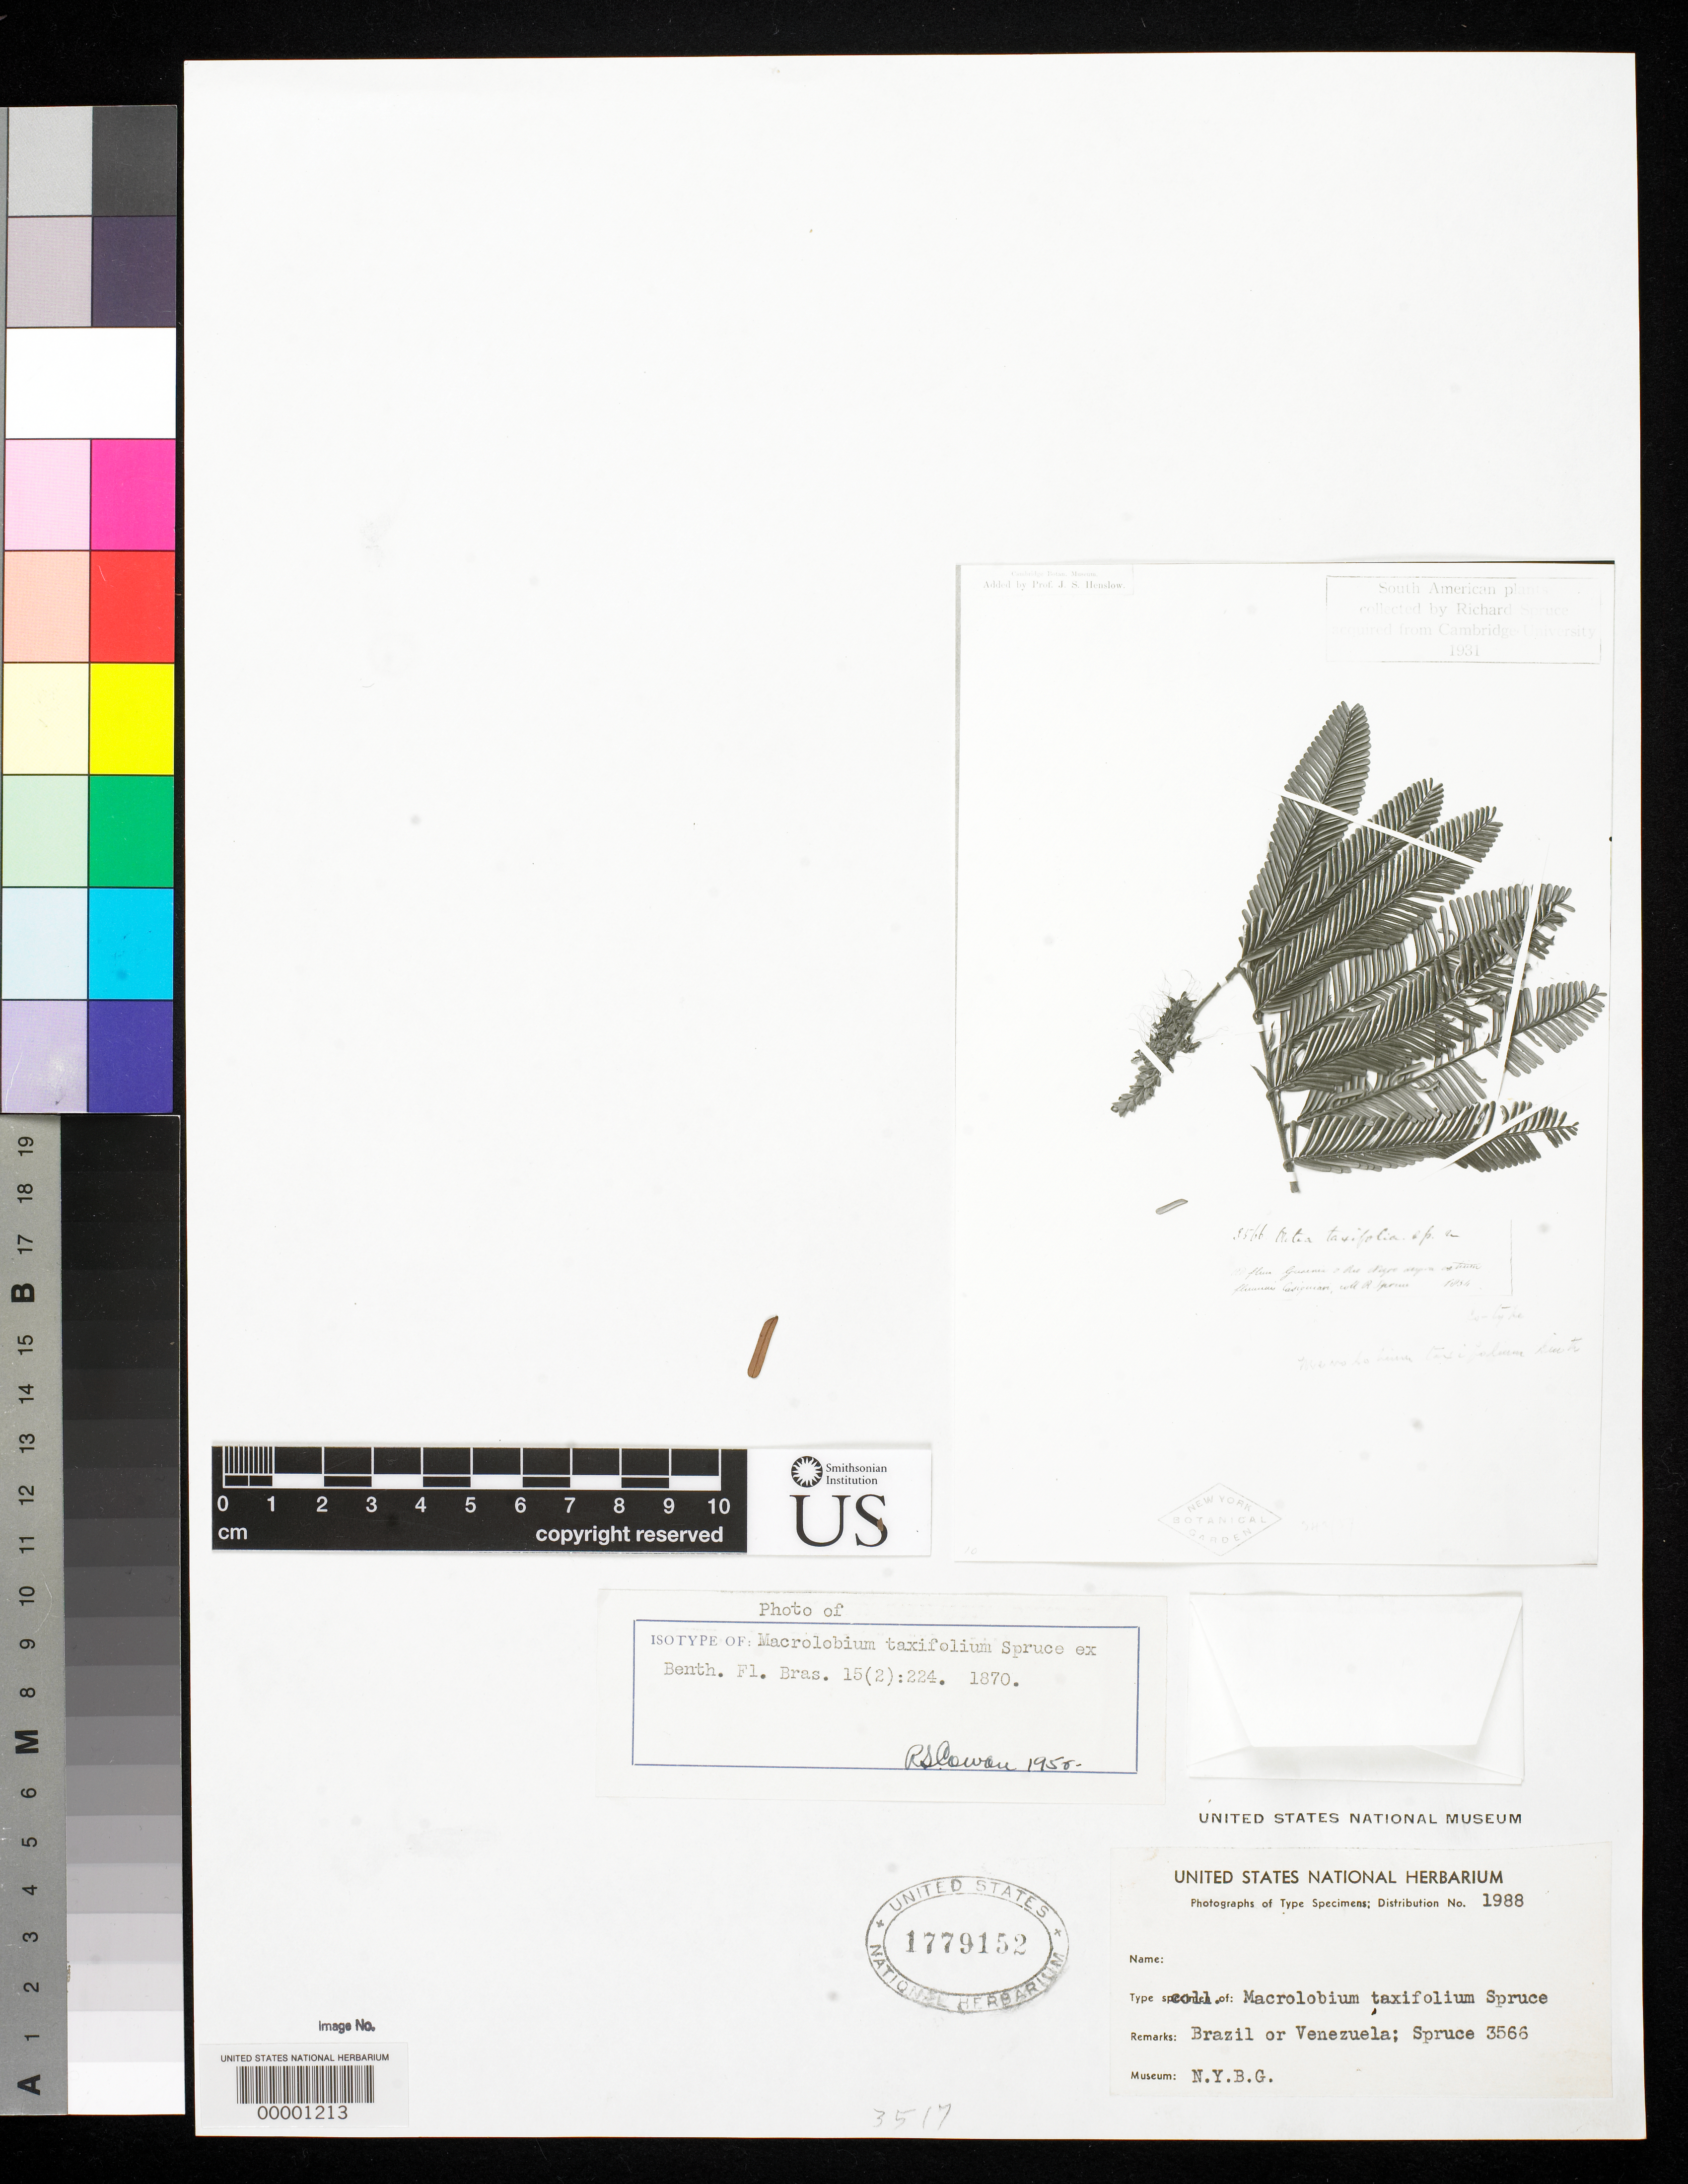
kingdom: Plantae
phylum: Tracheophyta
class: Magnoliopsida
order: Fabales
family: Fabaceae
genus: Macrolobium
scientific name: Macrolobium taxifolium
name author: Spruce ex Benth. in Mart.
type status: Isotype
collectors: R. Spruce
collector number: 3566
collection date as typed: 1854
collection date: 1854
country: Brazil / Venezuela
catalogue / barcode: US 1779152